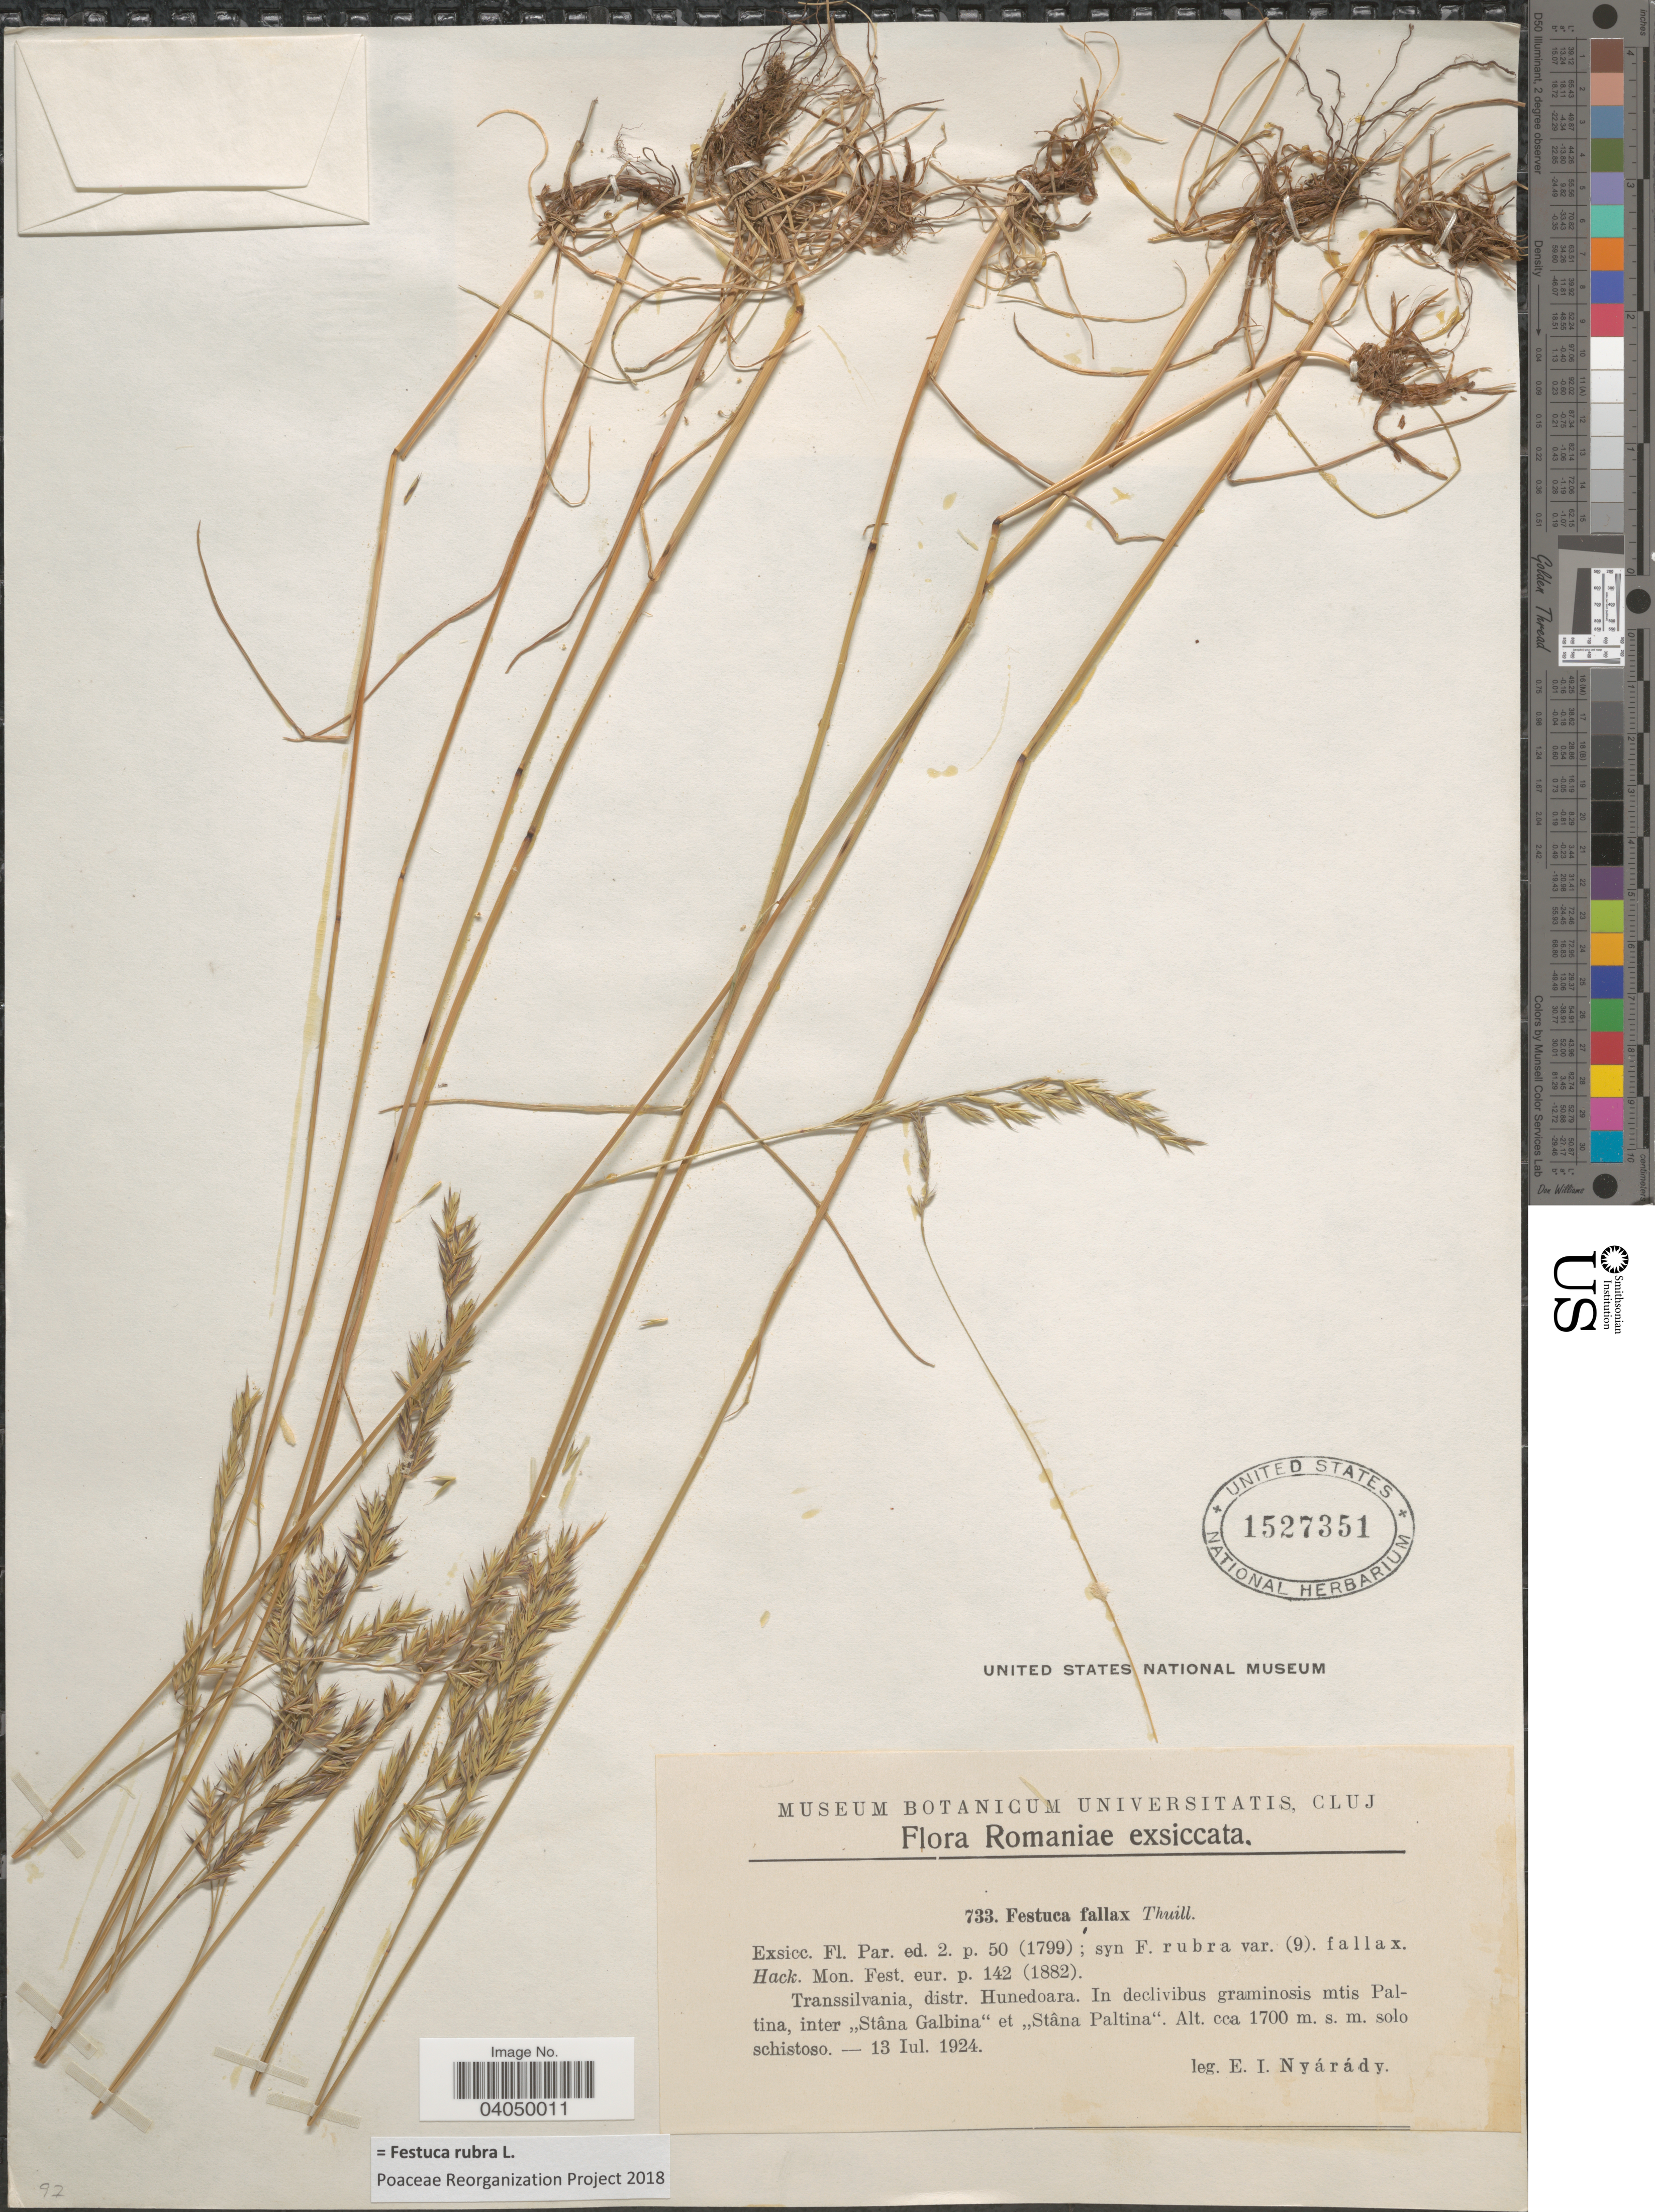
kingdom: Plantae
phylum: Tracheophyta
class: Liliopsida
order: Poales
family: Poaceae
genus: Festuca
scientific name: Festuca rubra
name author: L.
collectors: E. Nyárády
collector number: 733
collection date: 1924-07-13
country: Romania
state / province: Hunedoara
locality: Transsilvania, distr. Hunedoara. In declivibus graminosis mtis Paltina, inter "Stâna Galbina" et "Stâna Paltina". Solo schistoso.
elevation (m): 1700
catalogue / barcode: US 1527351